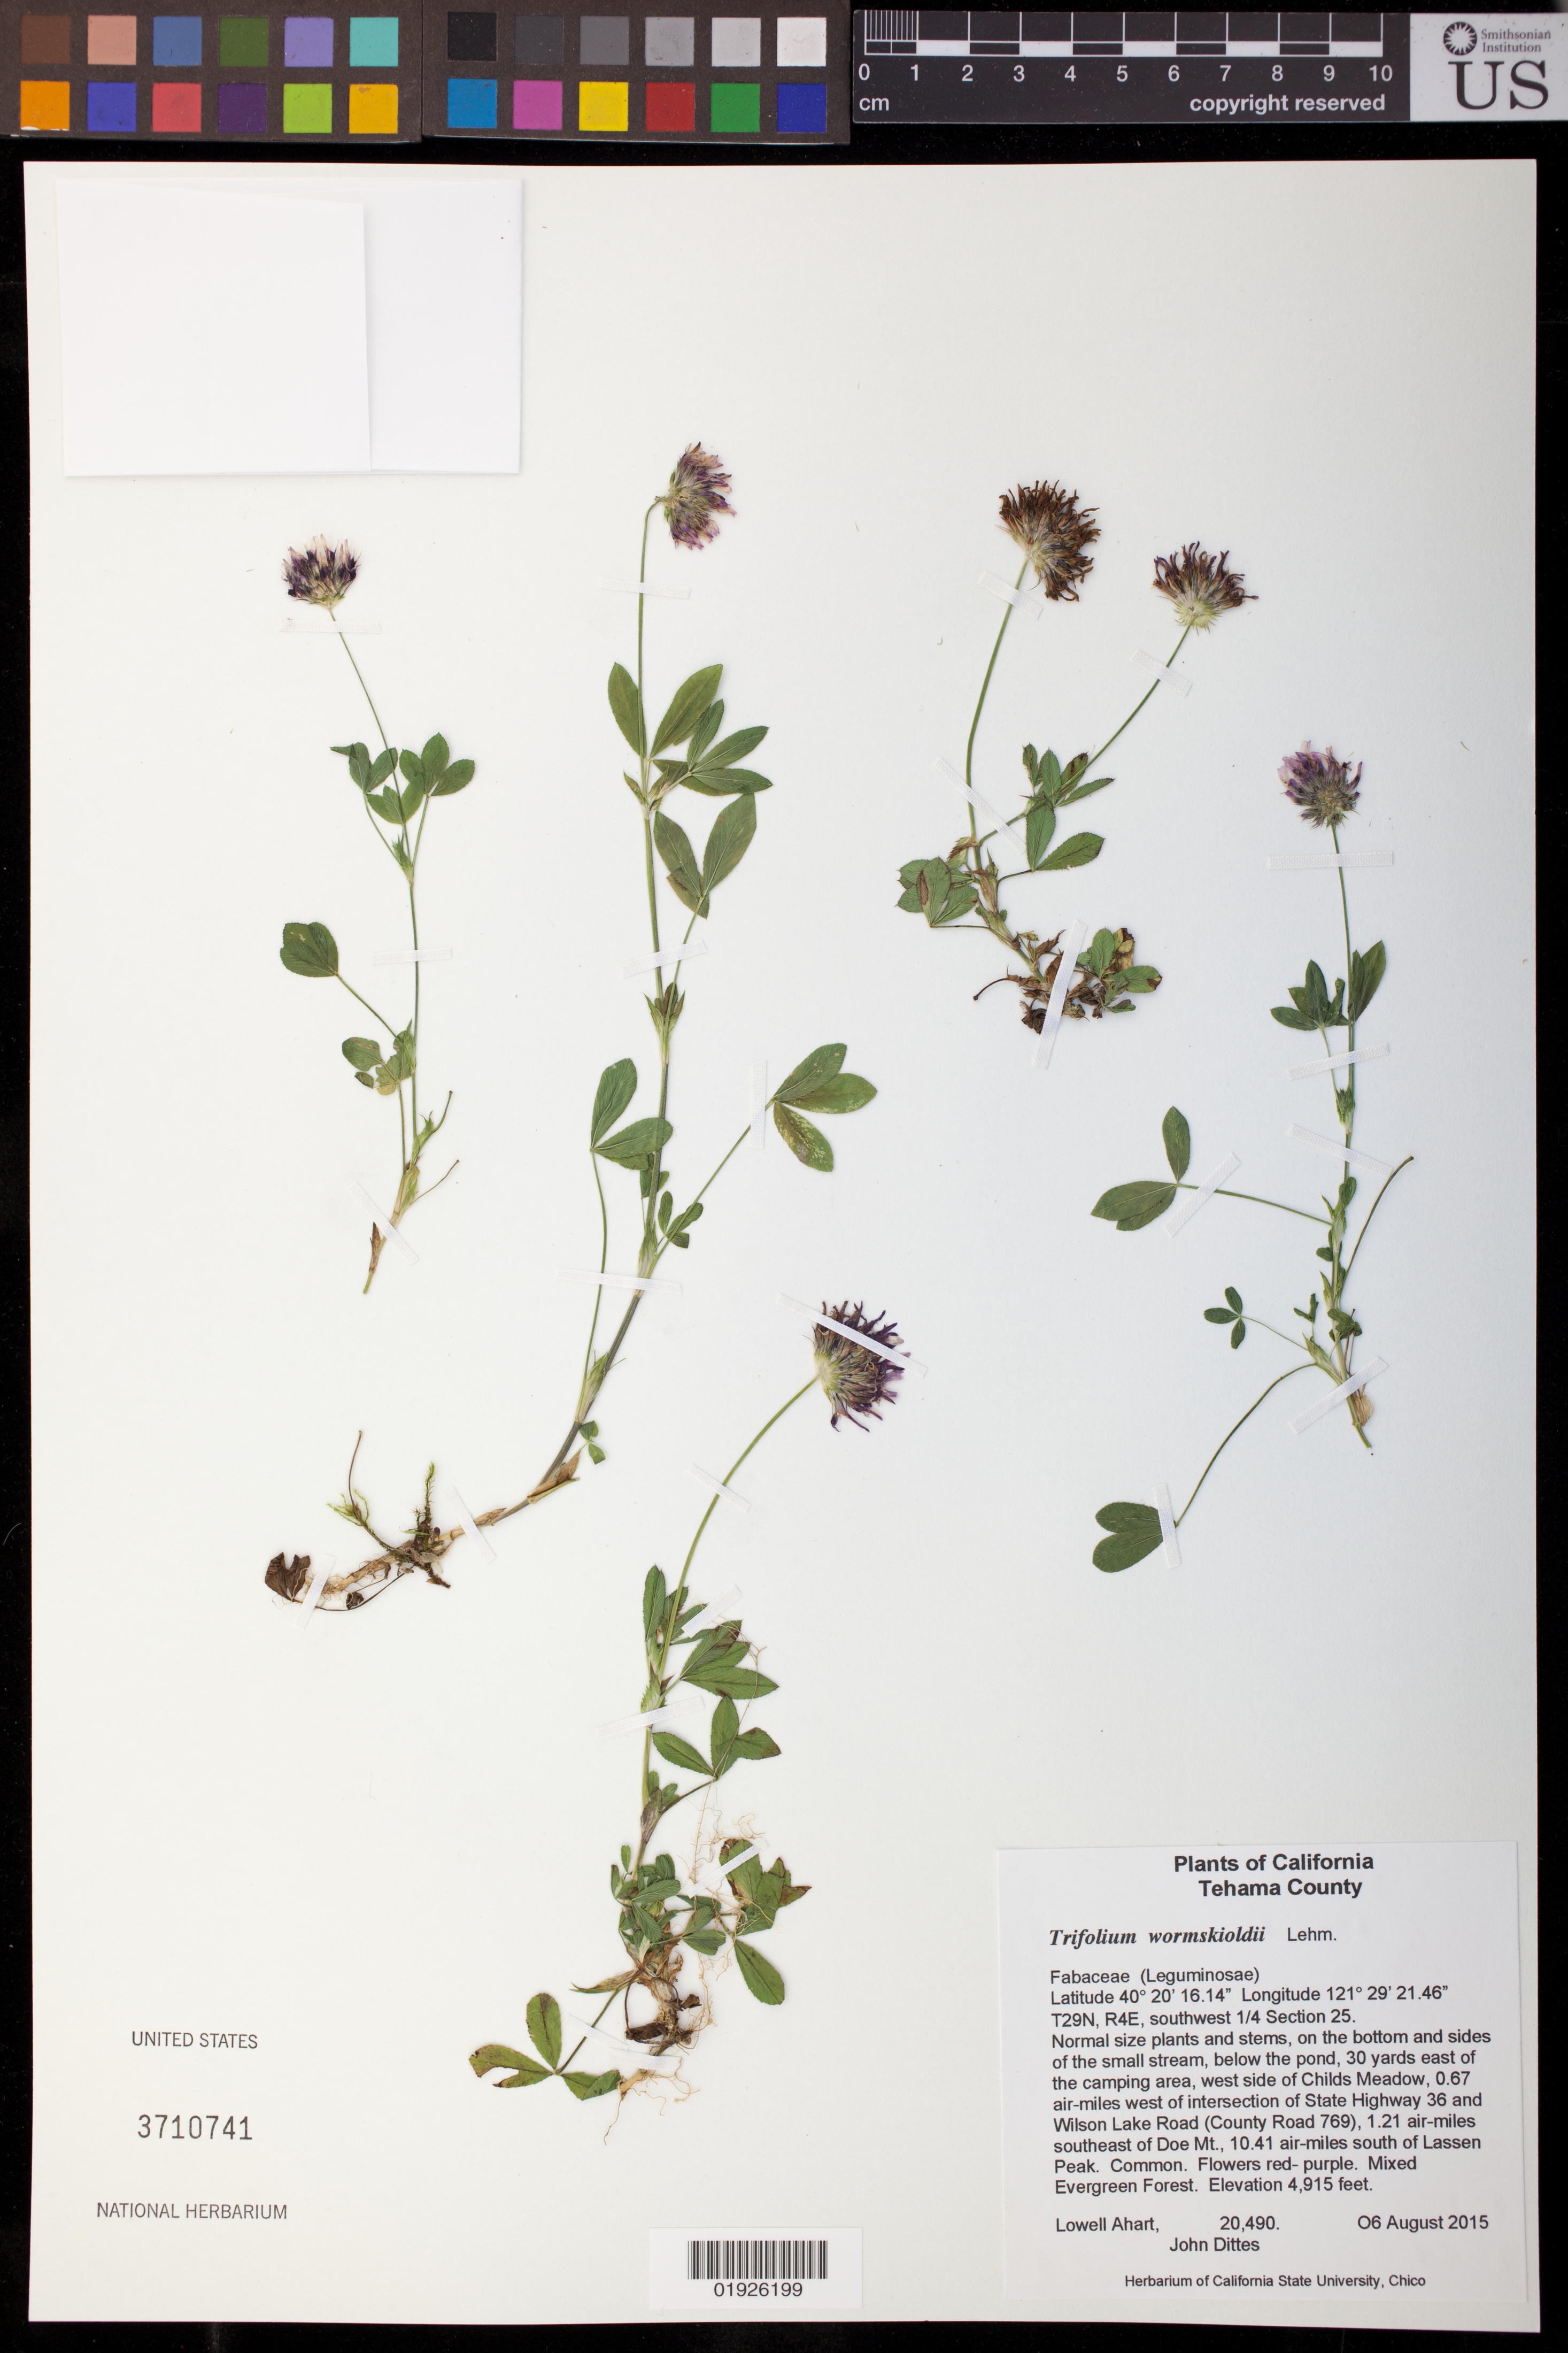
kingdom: Plantae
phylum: Tracheophyta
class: Magnoliopsida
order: Fabales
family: Fabaceae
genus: Trifolium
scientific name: Trifolium wormskioldii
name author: Lehm.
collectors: L. Ahart & J. Dittes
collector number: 20490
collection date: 2015-08-06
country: United States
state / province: California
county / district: Tehama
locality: T29N, R4E, northeast 1/4 section 25. 30 yards east of the camping area, west side of Childs Meadow, 0.67 air-miles west of intersection of State Highway 36 and Wilson Lake Road (County Road 769), 1.21 air-miles southeast of Doe Mt., 10.41 air-miles south of Lassen Peak.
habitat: Mixed evergreen forest, on the bottom and sides of the small stream, below the pond.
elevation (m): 1498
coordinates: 40 20 16.14, 121 29 21.46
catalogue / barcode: US 3710741